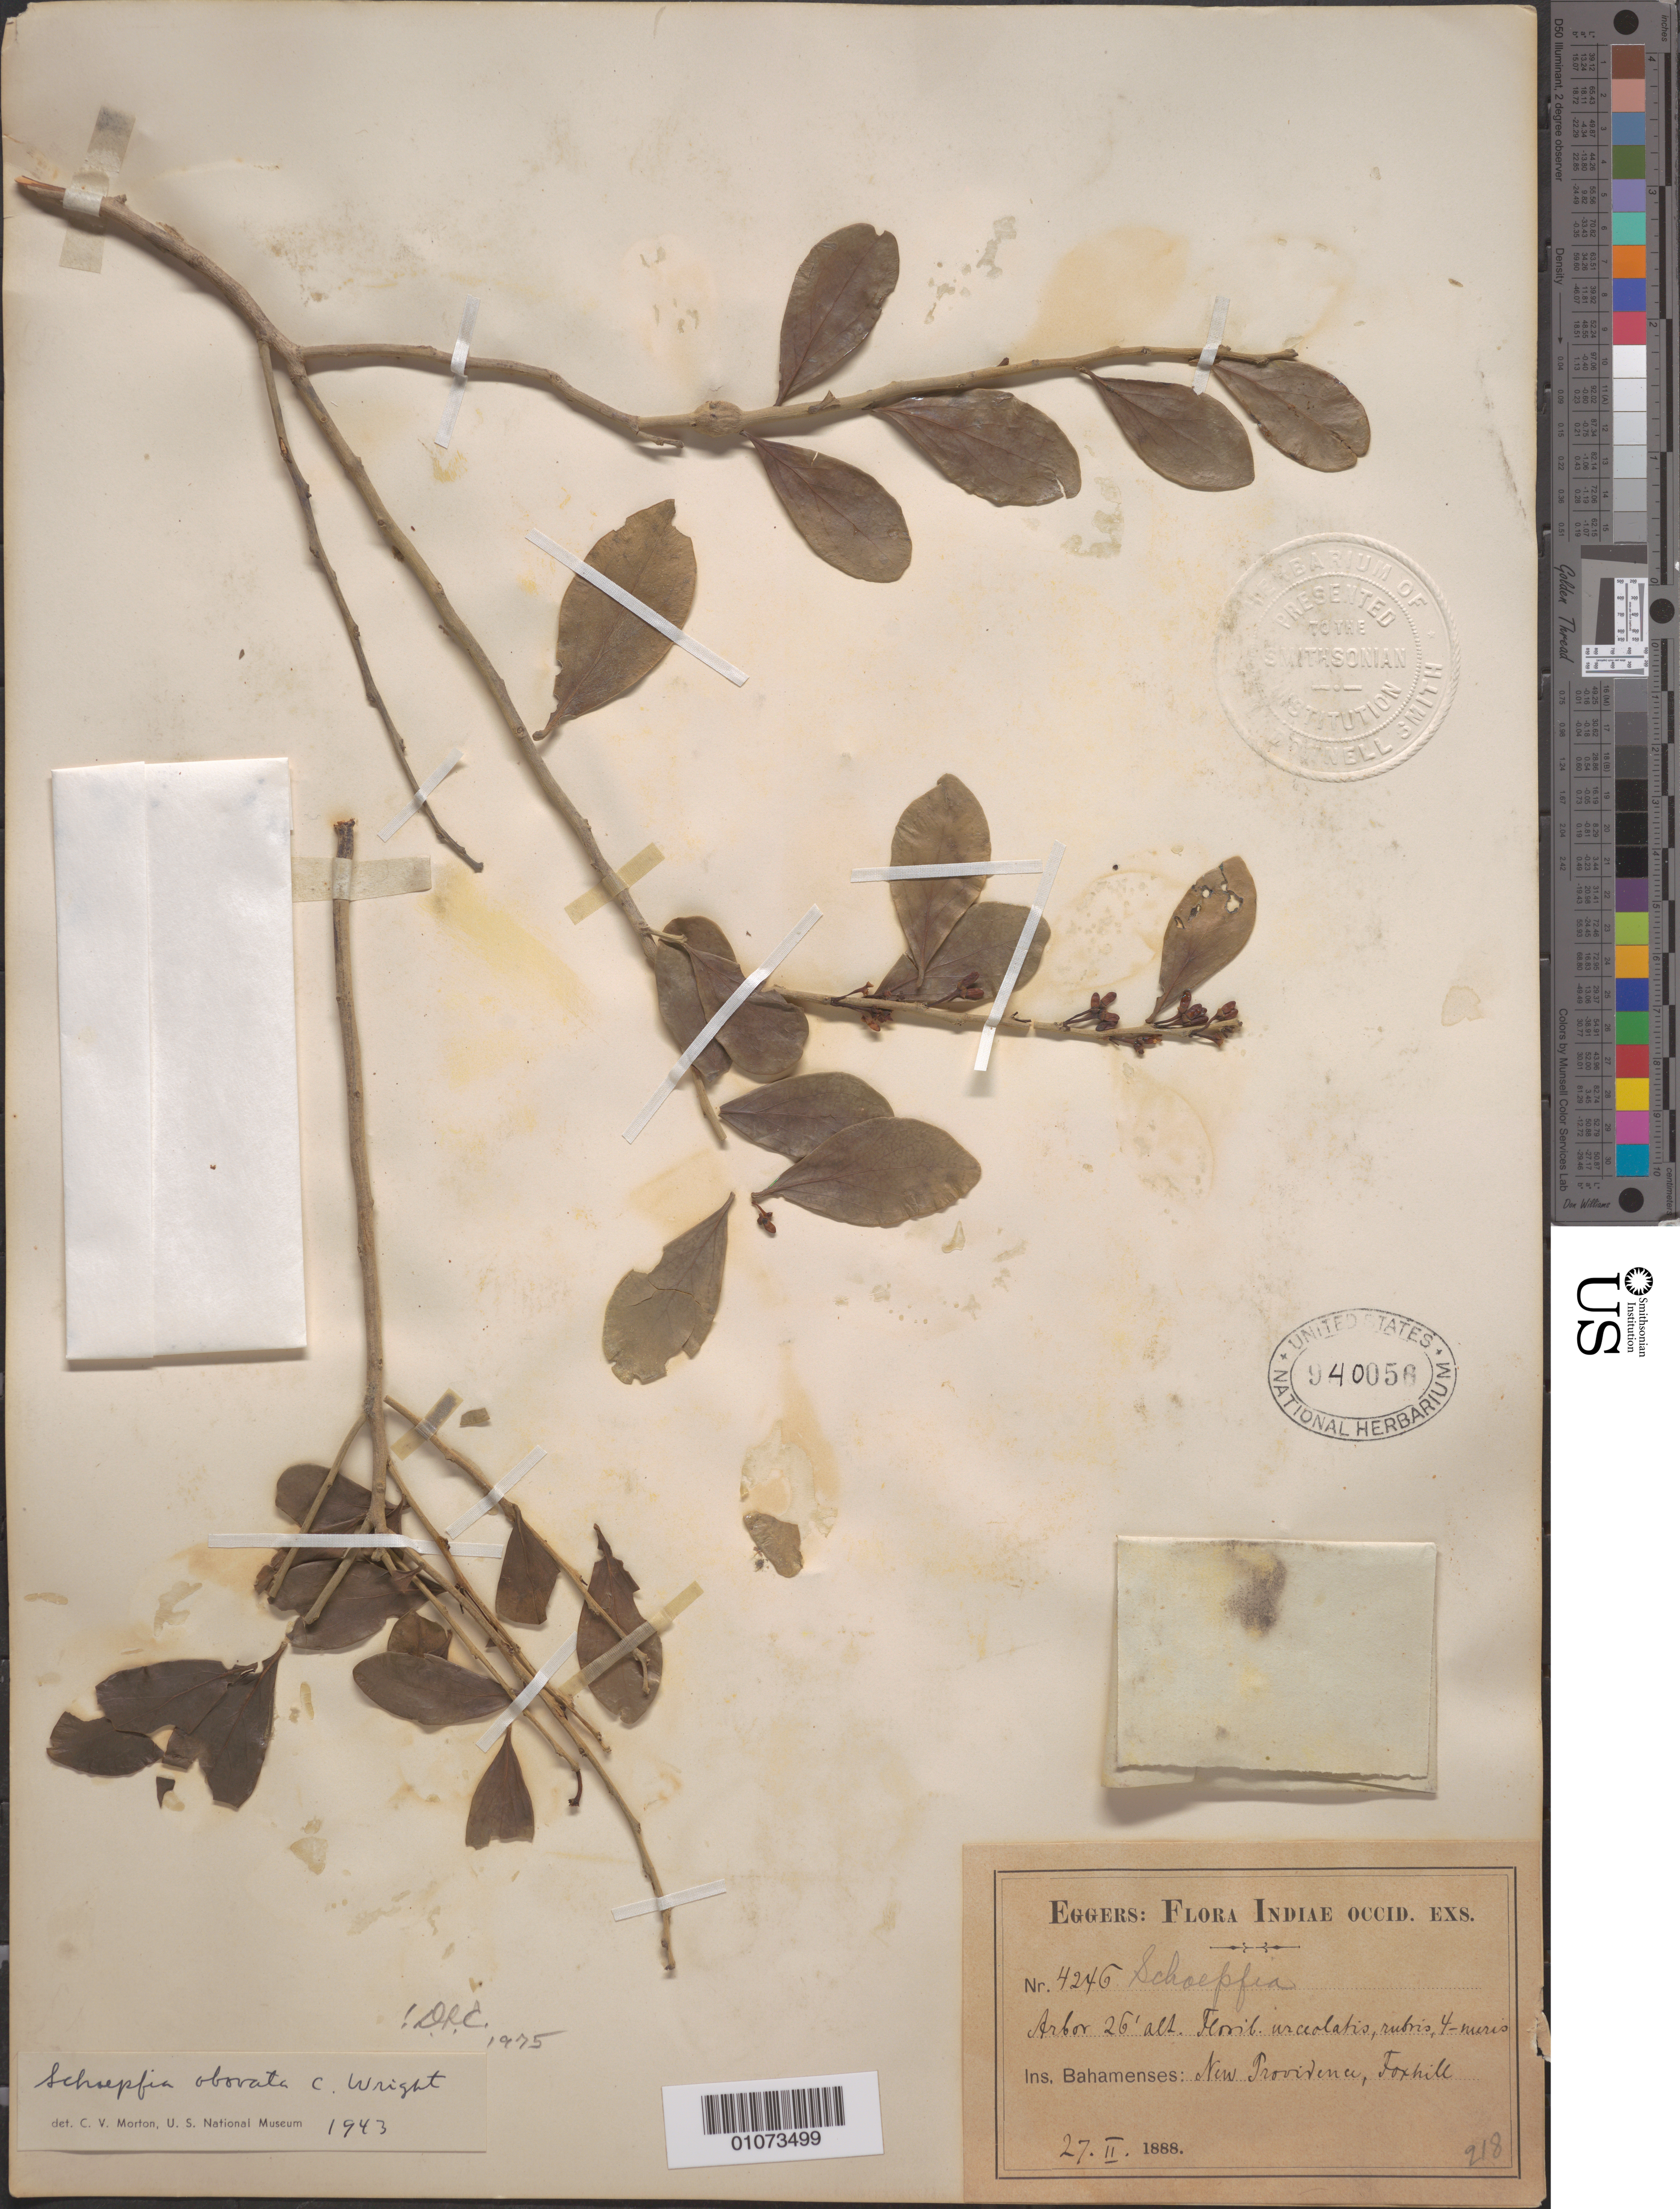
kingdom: Plantae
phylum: Tracheophyta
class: Magnoliopsida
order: Santalales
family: Schoepfiaceae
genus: Schoepfia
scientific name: Schoepfia obovata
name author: C. Wright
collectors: H. F. A. von Eggers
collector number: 4246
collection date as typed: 27 Feb 1888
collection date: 1888-02-27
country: Bahamas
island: New Providence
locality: New Providence, Foxhill.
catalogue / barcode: US 940056